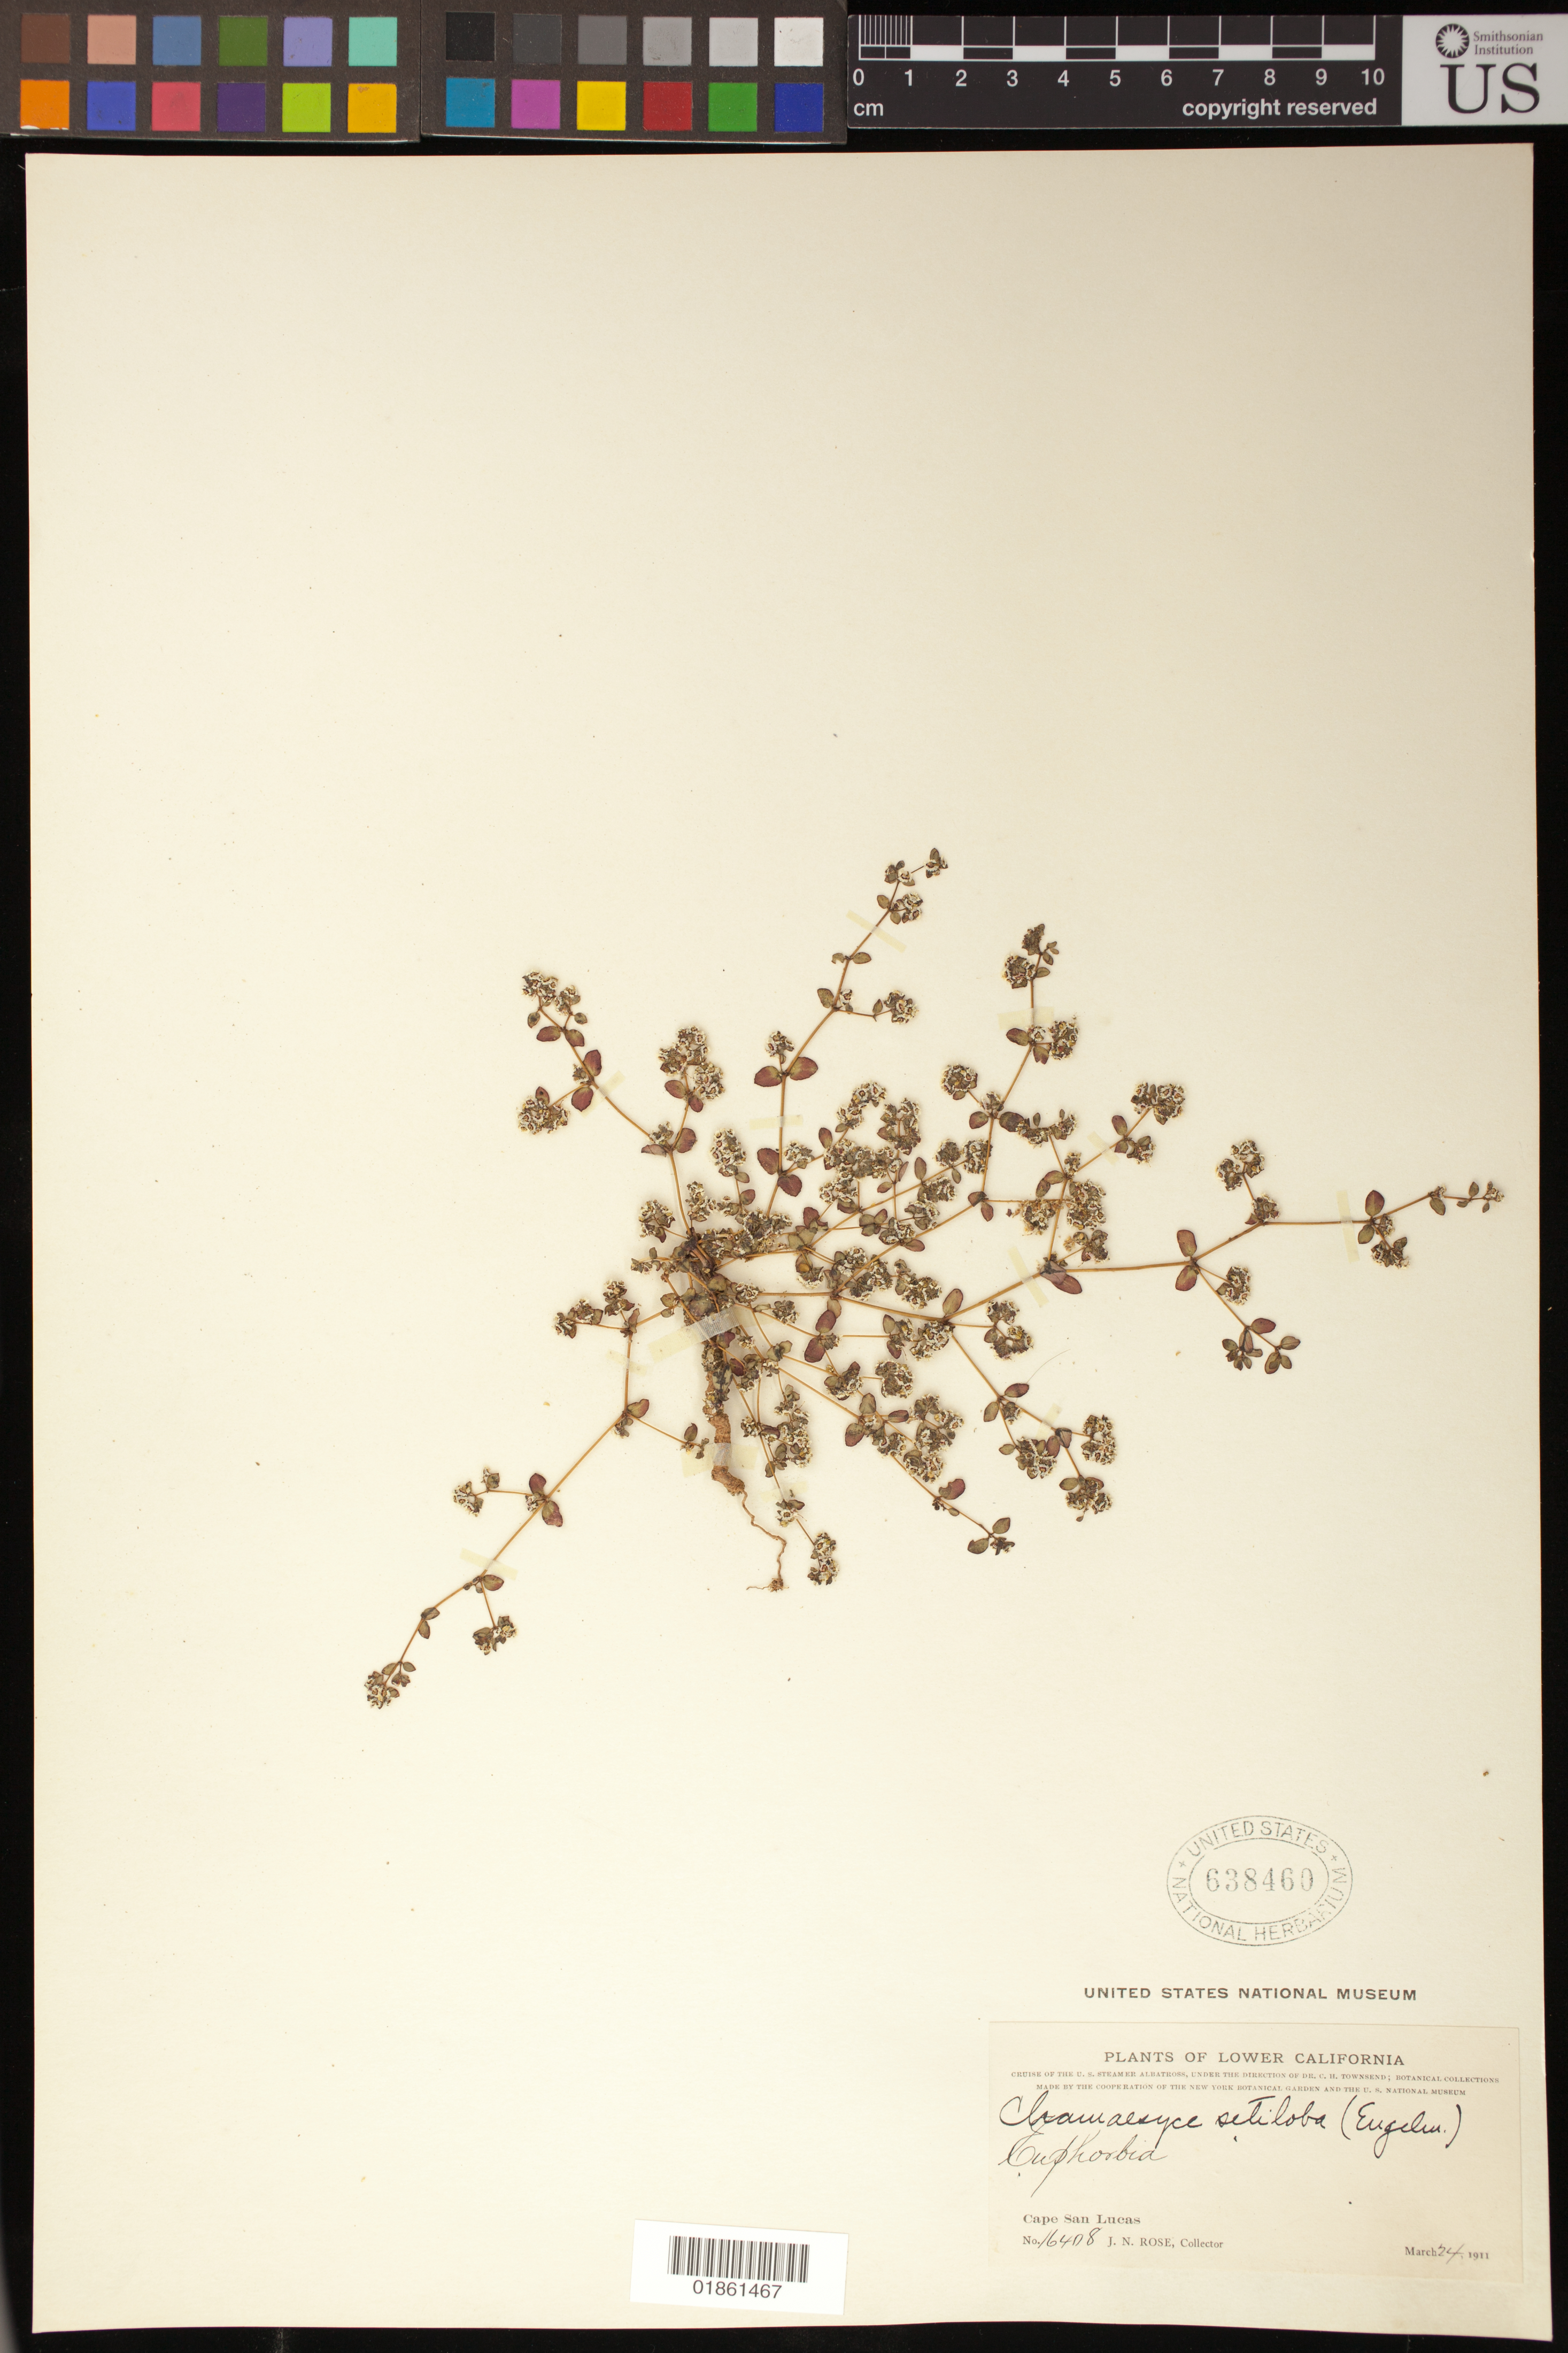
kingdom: Plantae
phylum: Tracheophyta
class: Magnoliopsida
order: Malpighiales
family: Euphorbiaceae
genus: Euphorbia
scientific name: Euphorbia setiloba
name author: Engelm.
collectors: J. N. Rose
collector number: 16408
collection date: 1911-03-24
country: Mexico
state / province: Baja California Sur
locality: Cape San Lucas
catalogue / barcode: US 638460